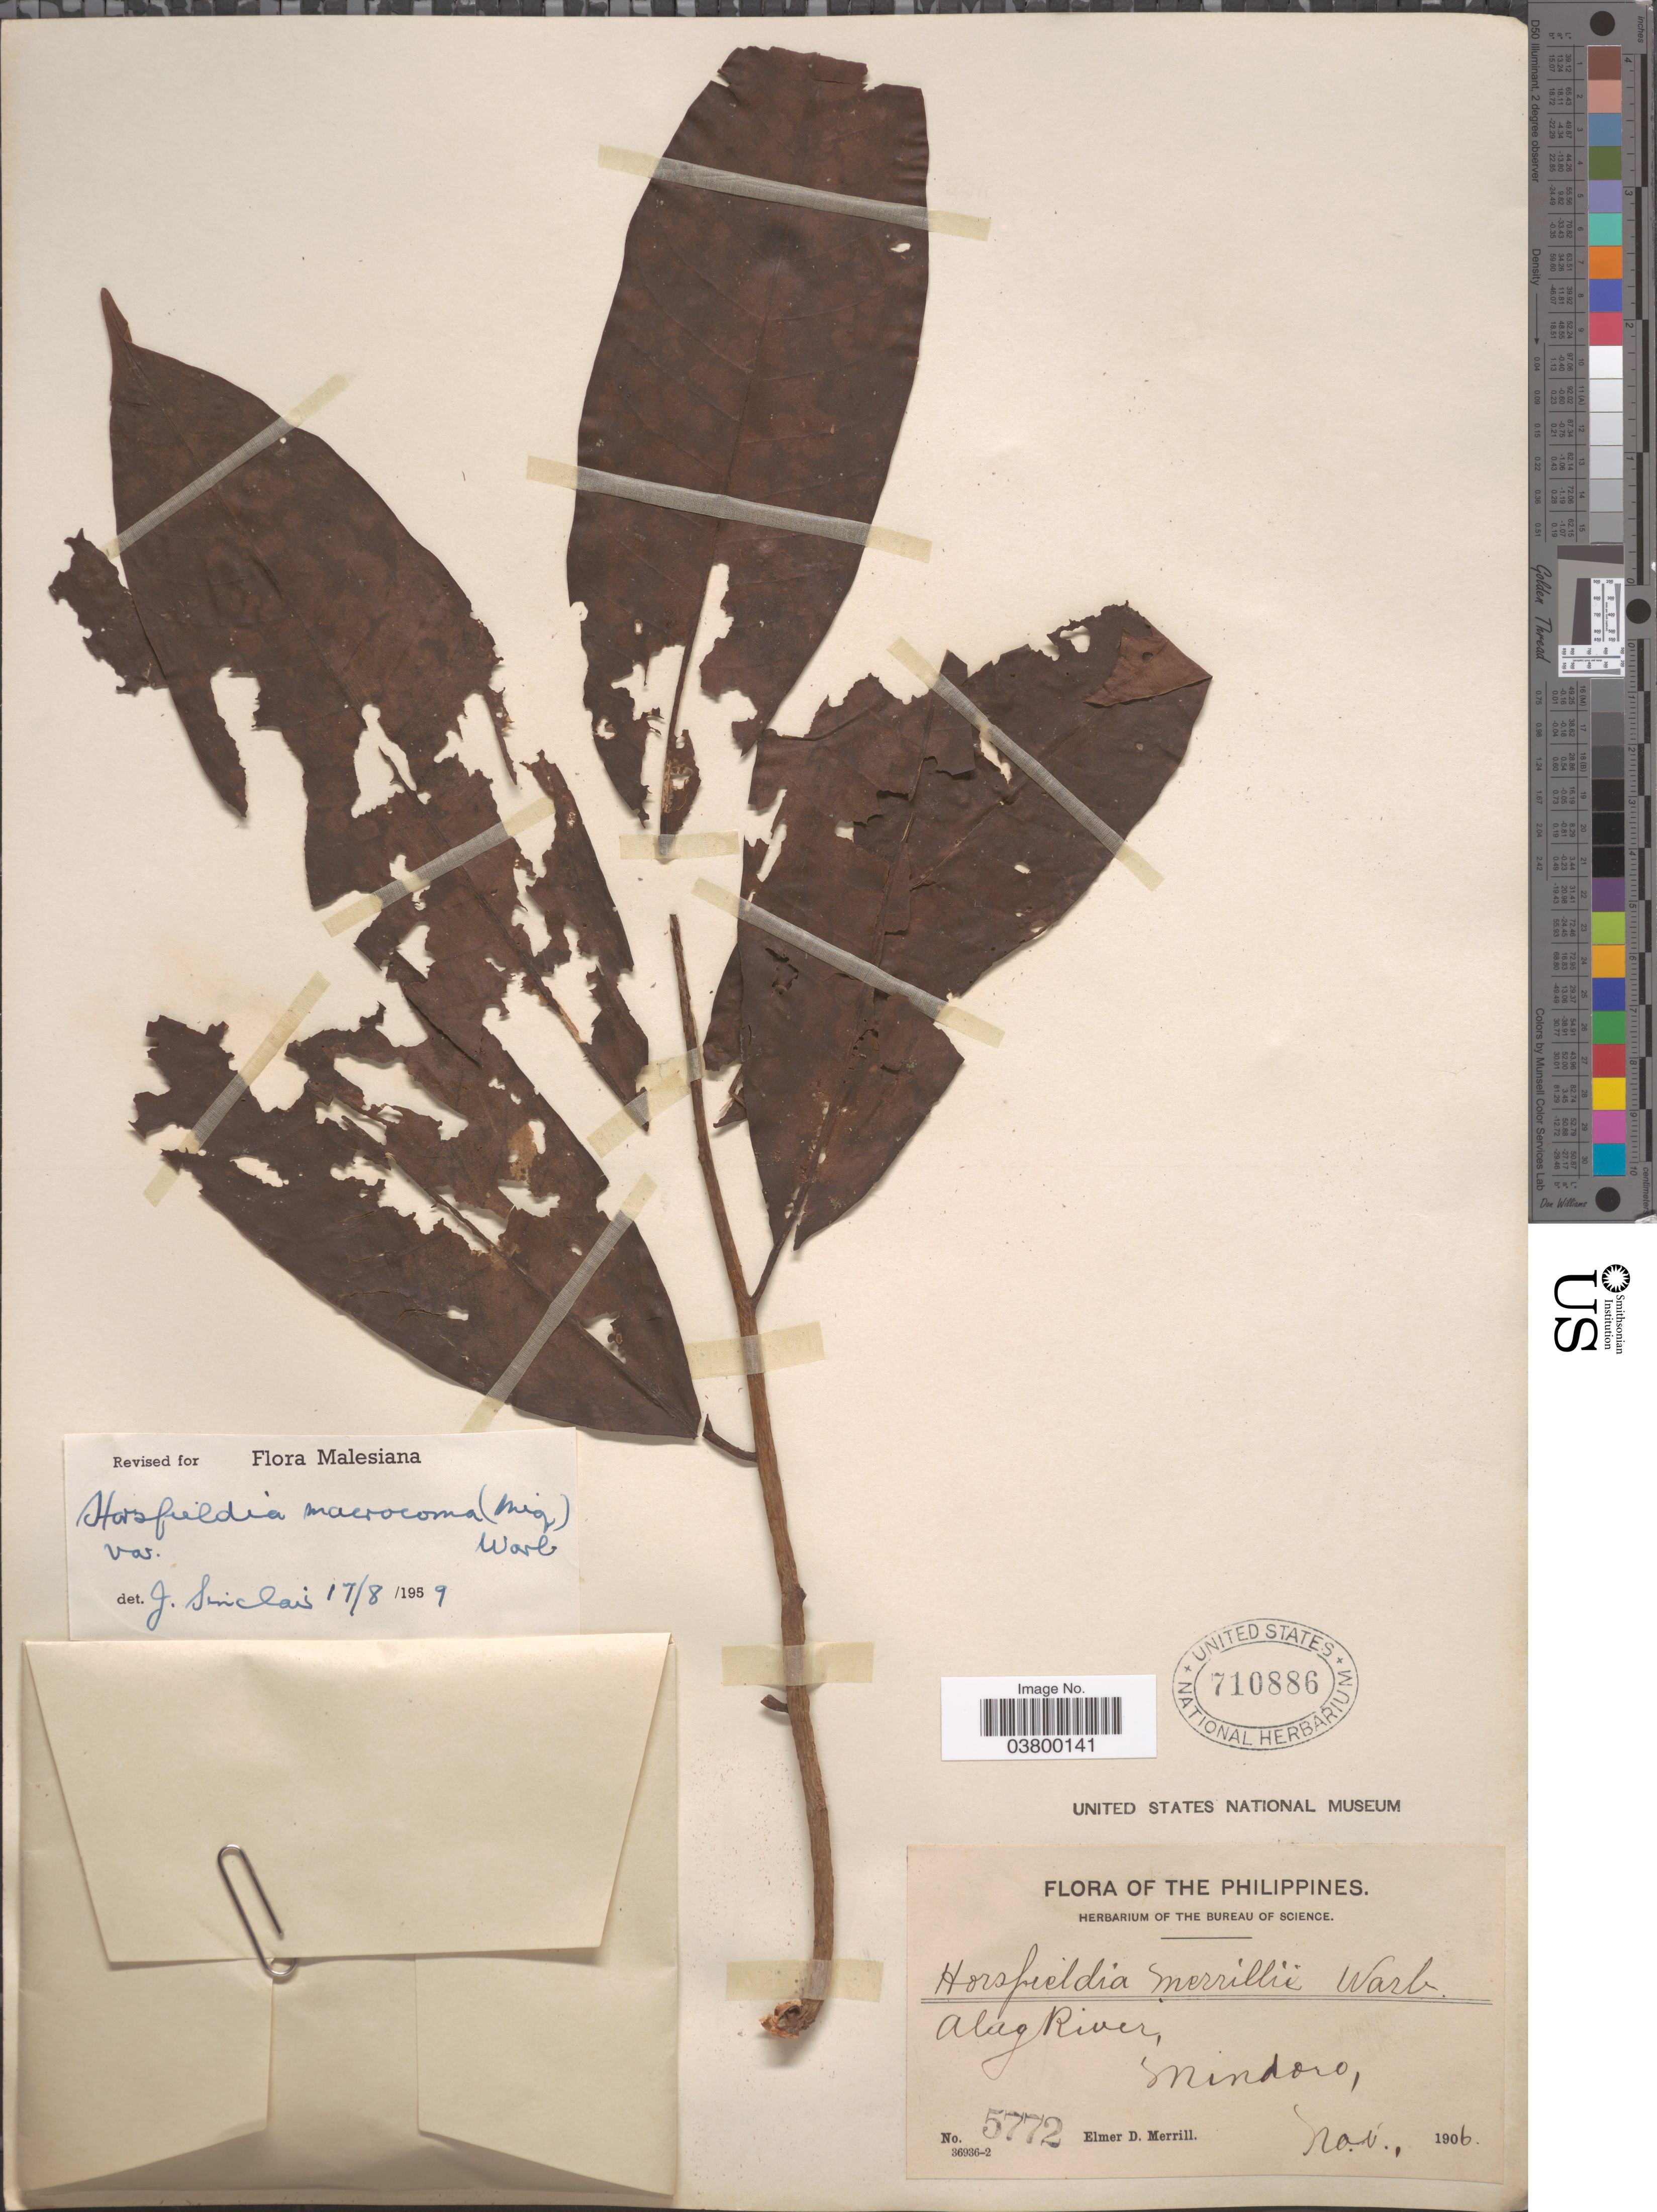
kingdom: Plantae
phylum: Tracheophyta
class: Magnoliopsida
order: Magnoliales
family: Myristicaceae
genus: Endocomia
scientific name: Endocomia macrocoma subsp. prainii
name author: (King) W.J. de Wilde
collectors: E. D. Merrill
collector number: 5772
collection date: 1906-11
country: Philippines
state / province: Mimaropa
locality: Alag River, Mindoro.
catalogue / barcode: US 710886